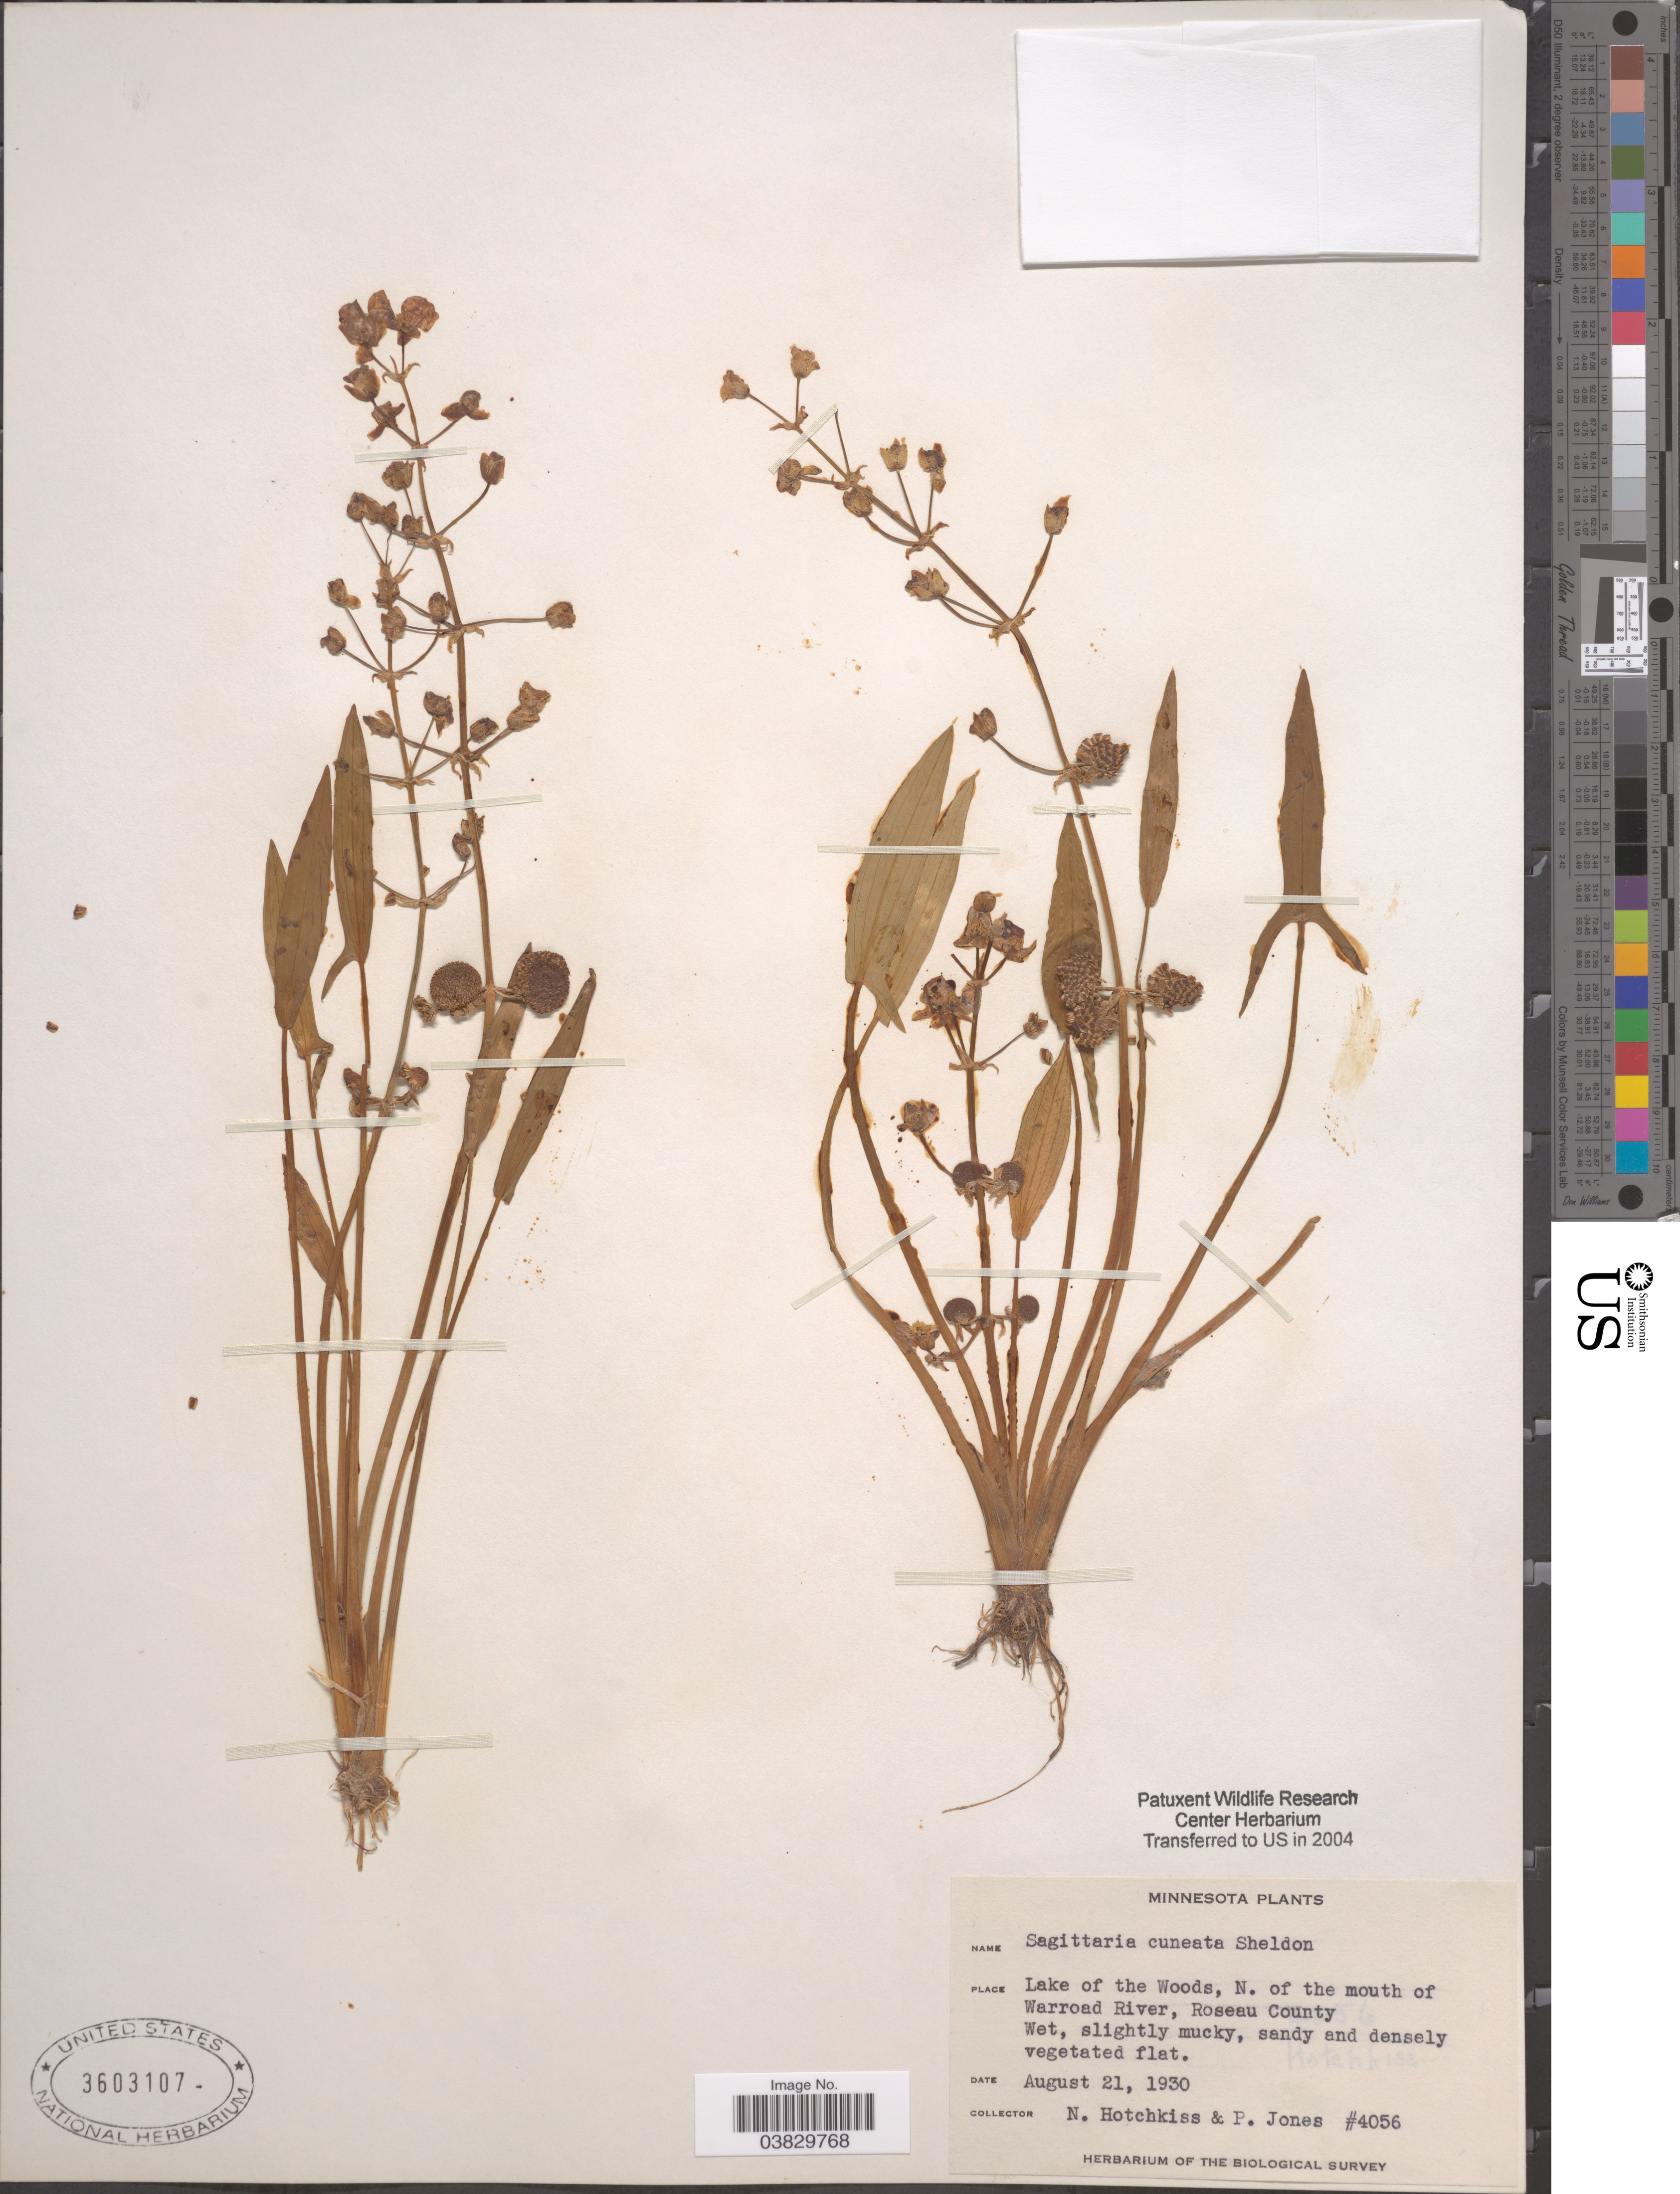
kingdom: Plantae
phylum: Tracheophyta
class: Liliopsida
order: Alismatales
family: Alismataceae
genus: Sagittaria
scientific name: Sagittaria cuneata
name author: E. Sheld.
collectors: N. Hotchkiss & P. Jones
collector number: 4056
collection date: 1930-08-21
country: United States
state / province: Minnesota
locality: Lake of the Woods, N. of the mouth of Warroad River, Roseau County.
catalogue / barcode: US 3603107